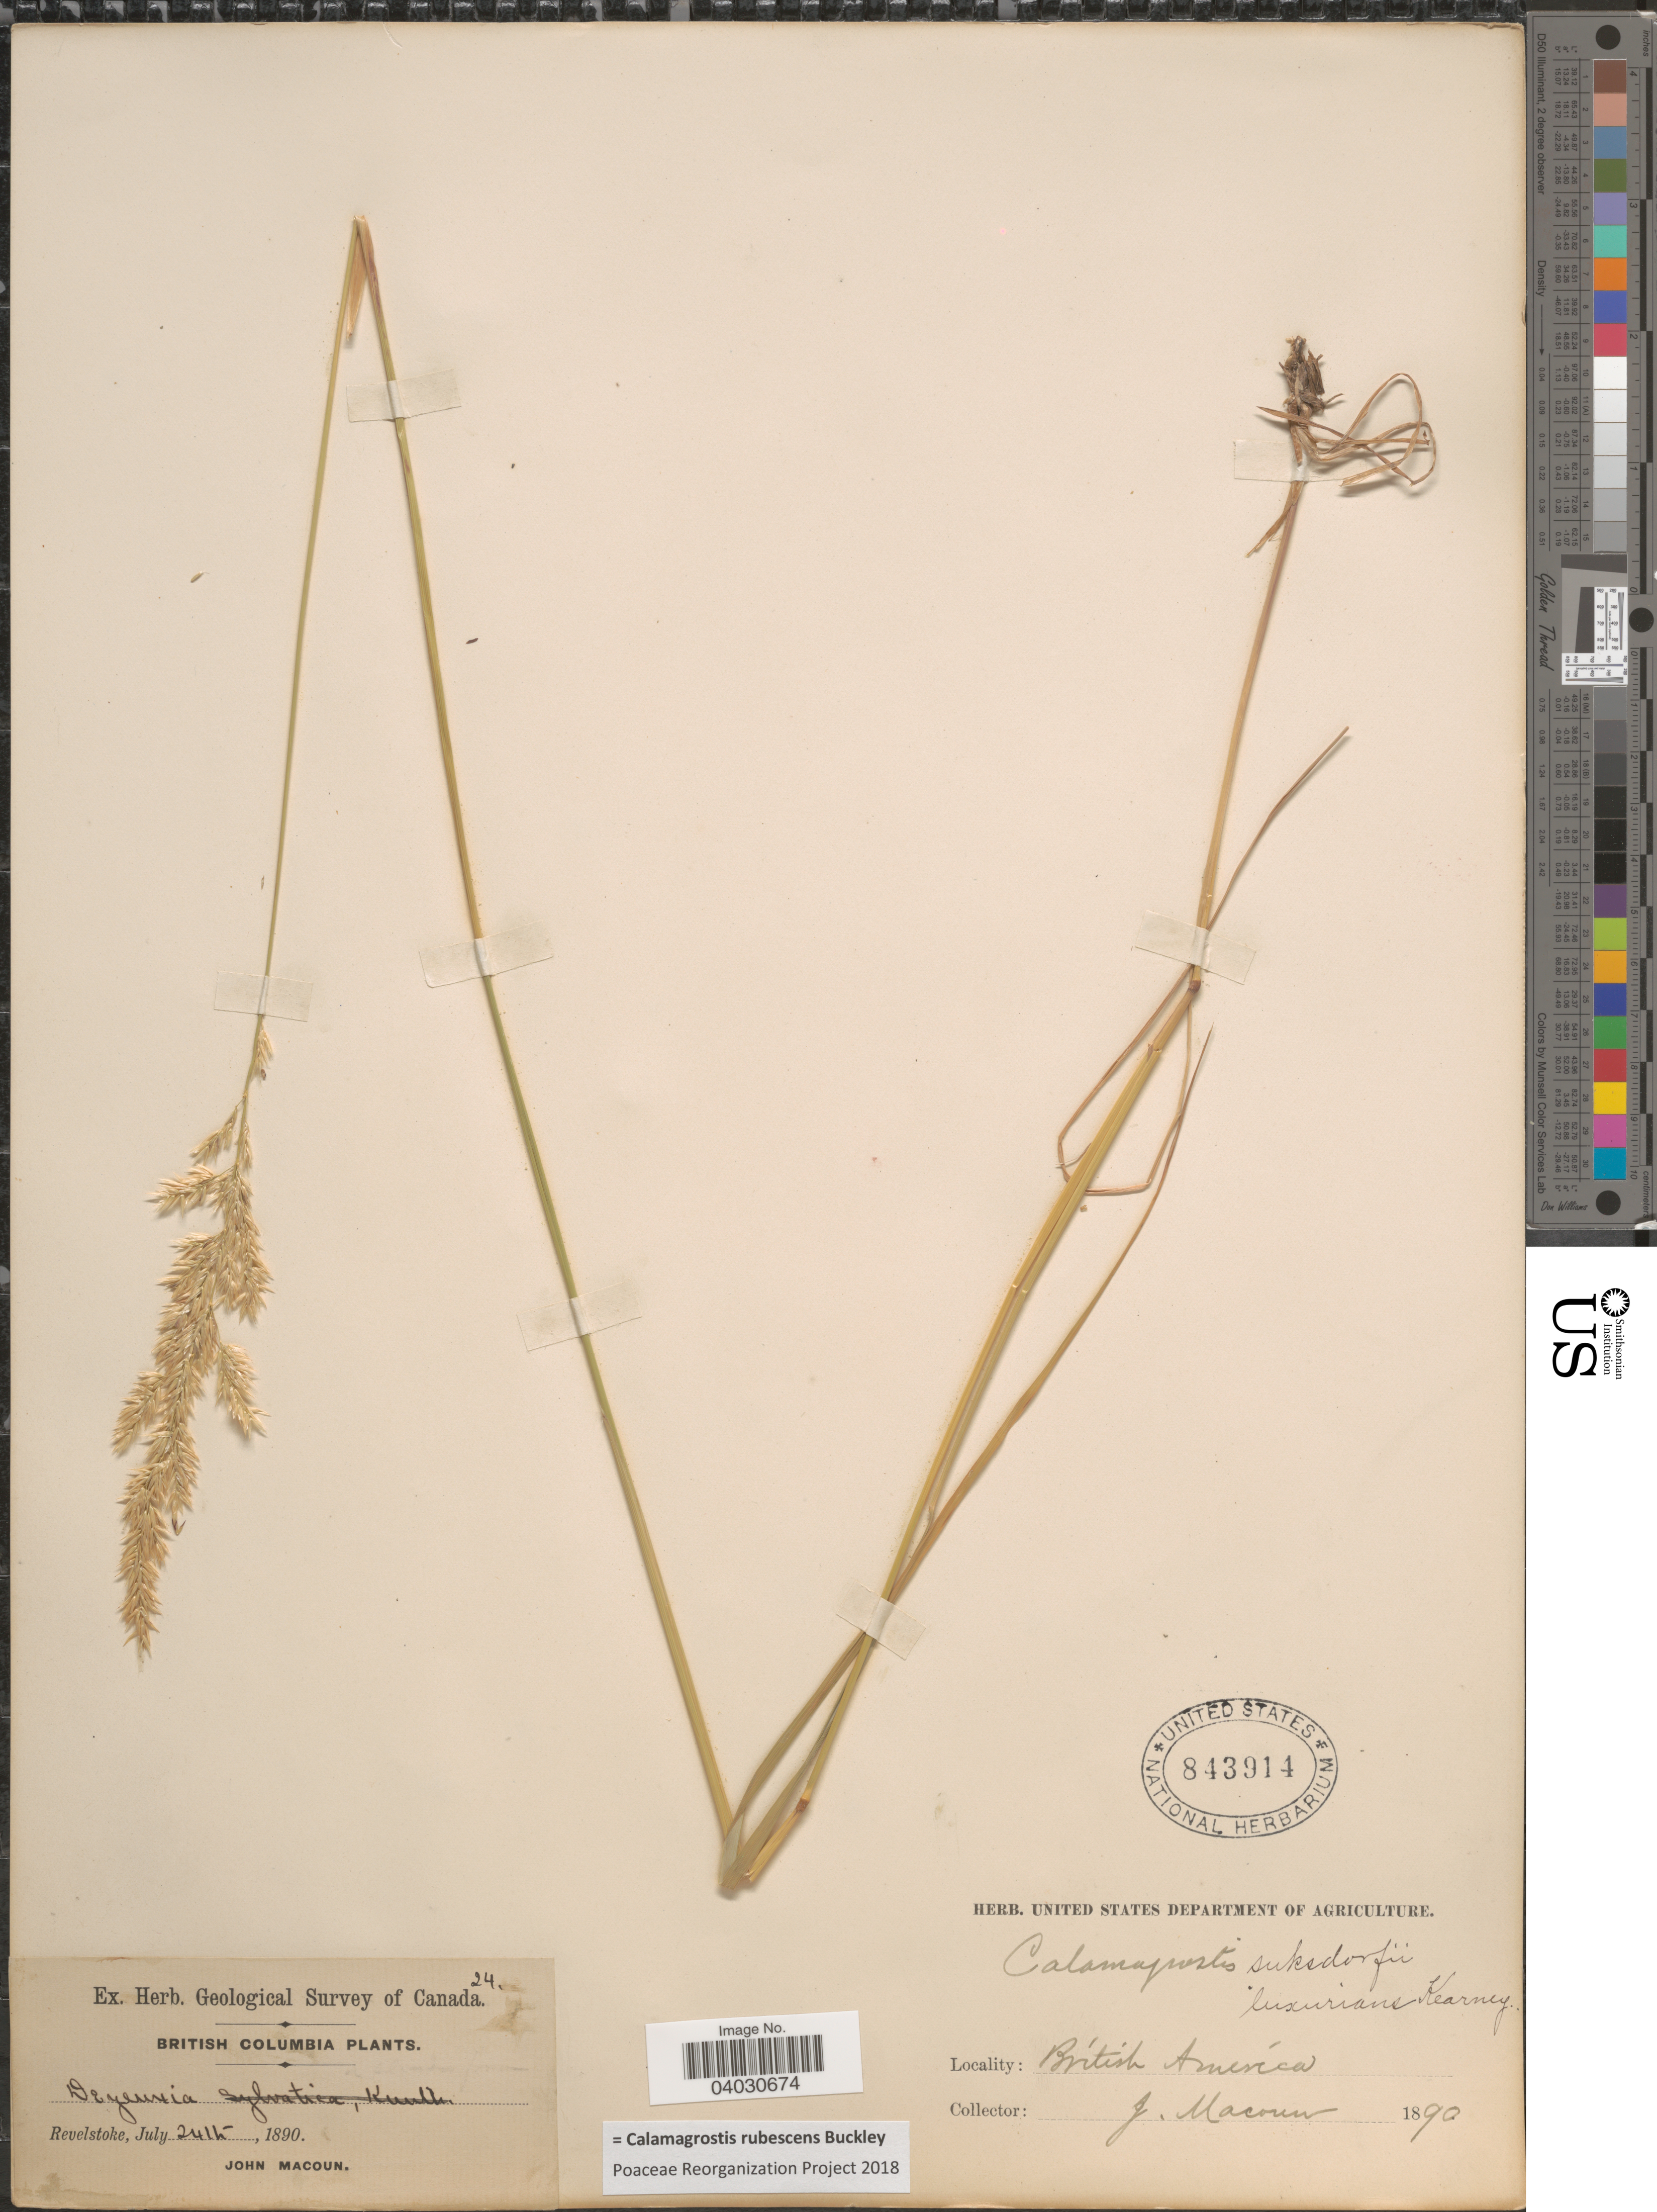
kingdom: Plantae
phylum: Tracheophyta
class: Liliopsida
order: Poales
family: Poaceae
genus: Calamagrostis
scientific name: Calamagrostis rubescens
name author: Buckley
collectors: J. Macoun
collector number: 24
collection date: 1890-07-24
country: Canada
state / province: British Columbia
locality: Revelstoke. British America.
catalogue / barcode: US 843914